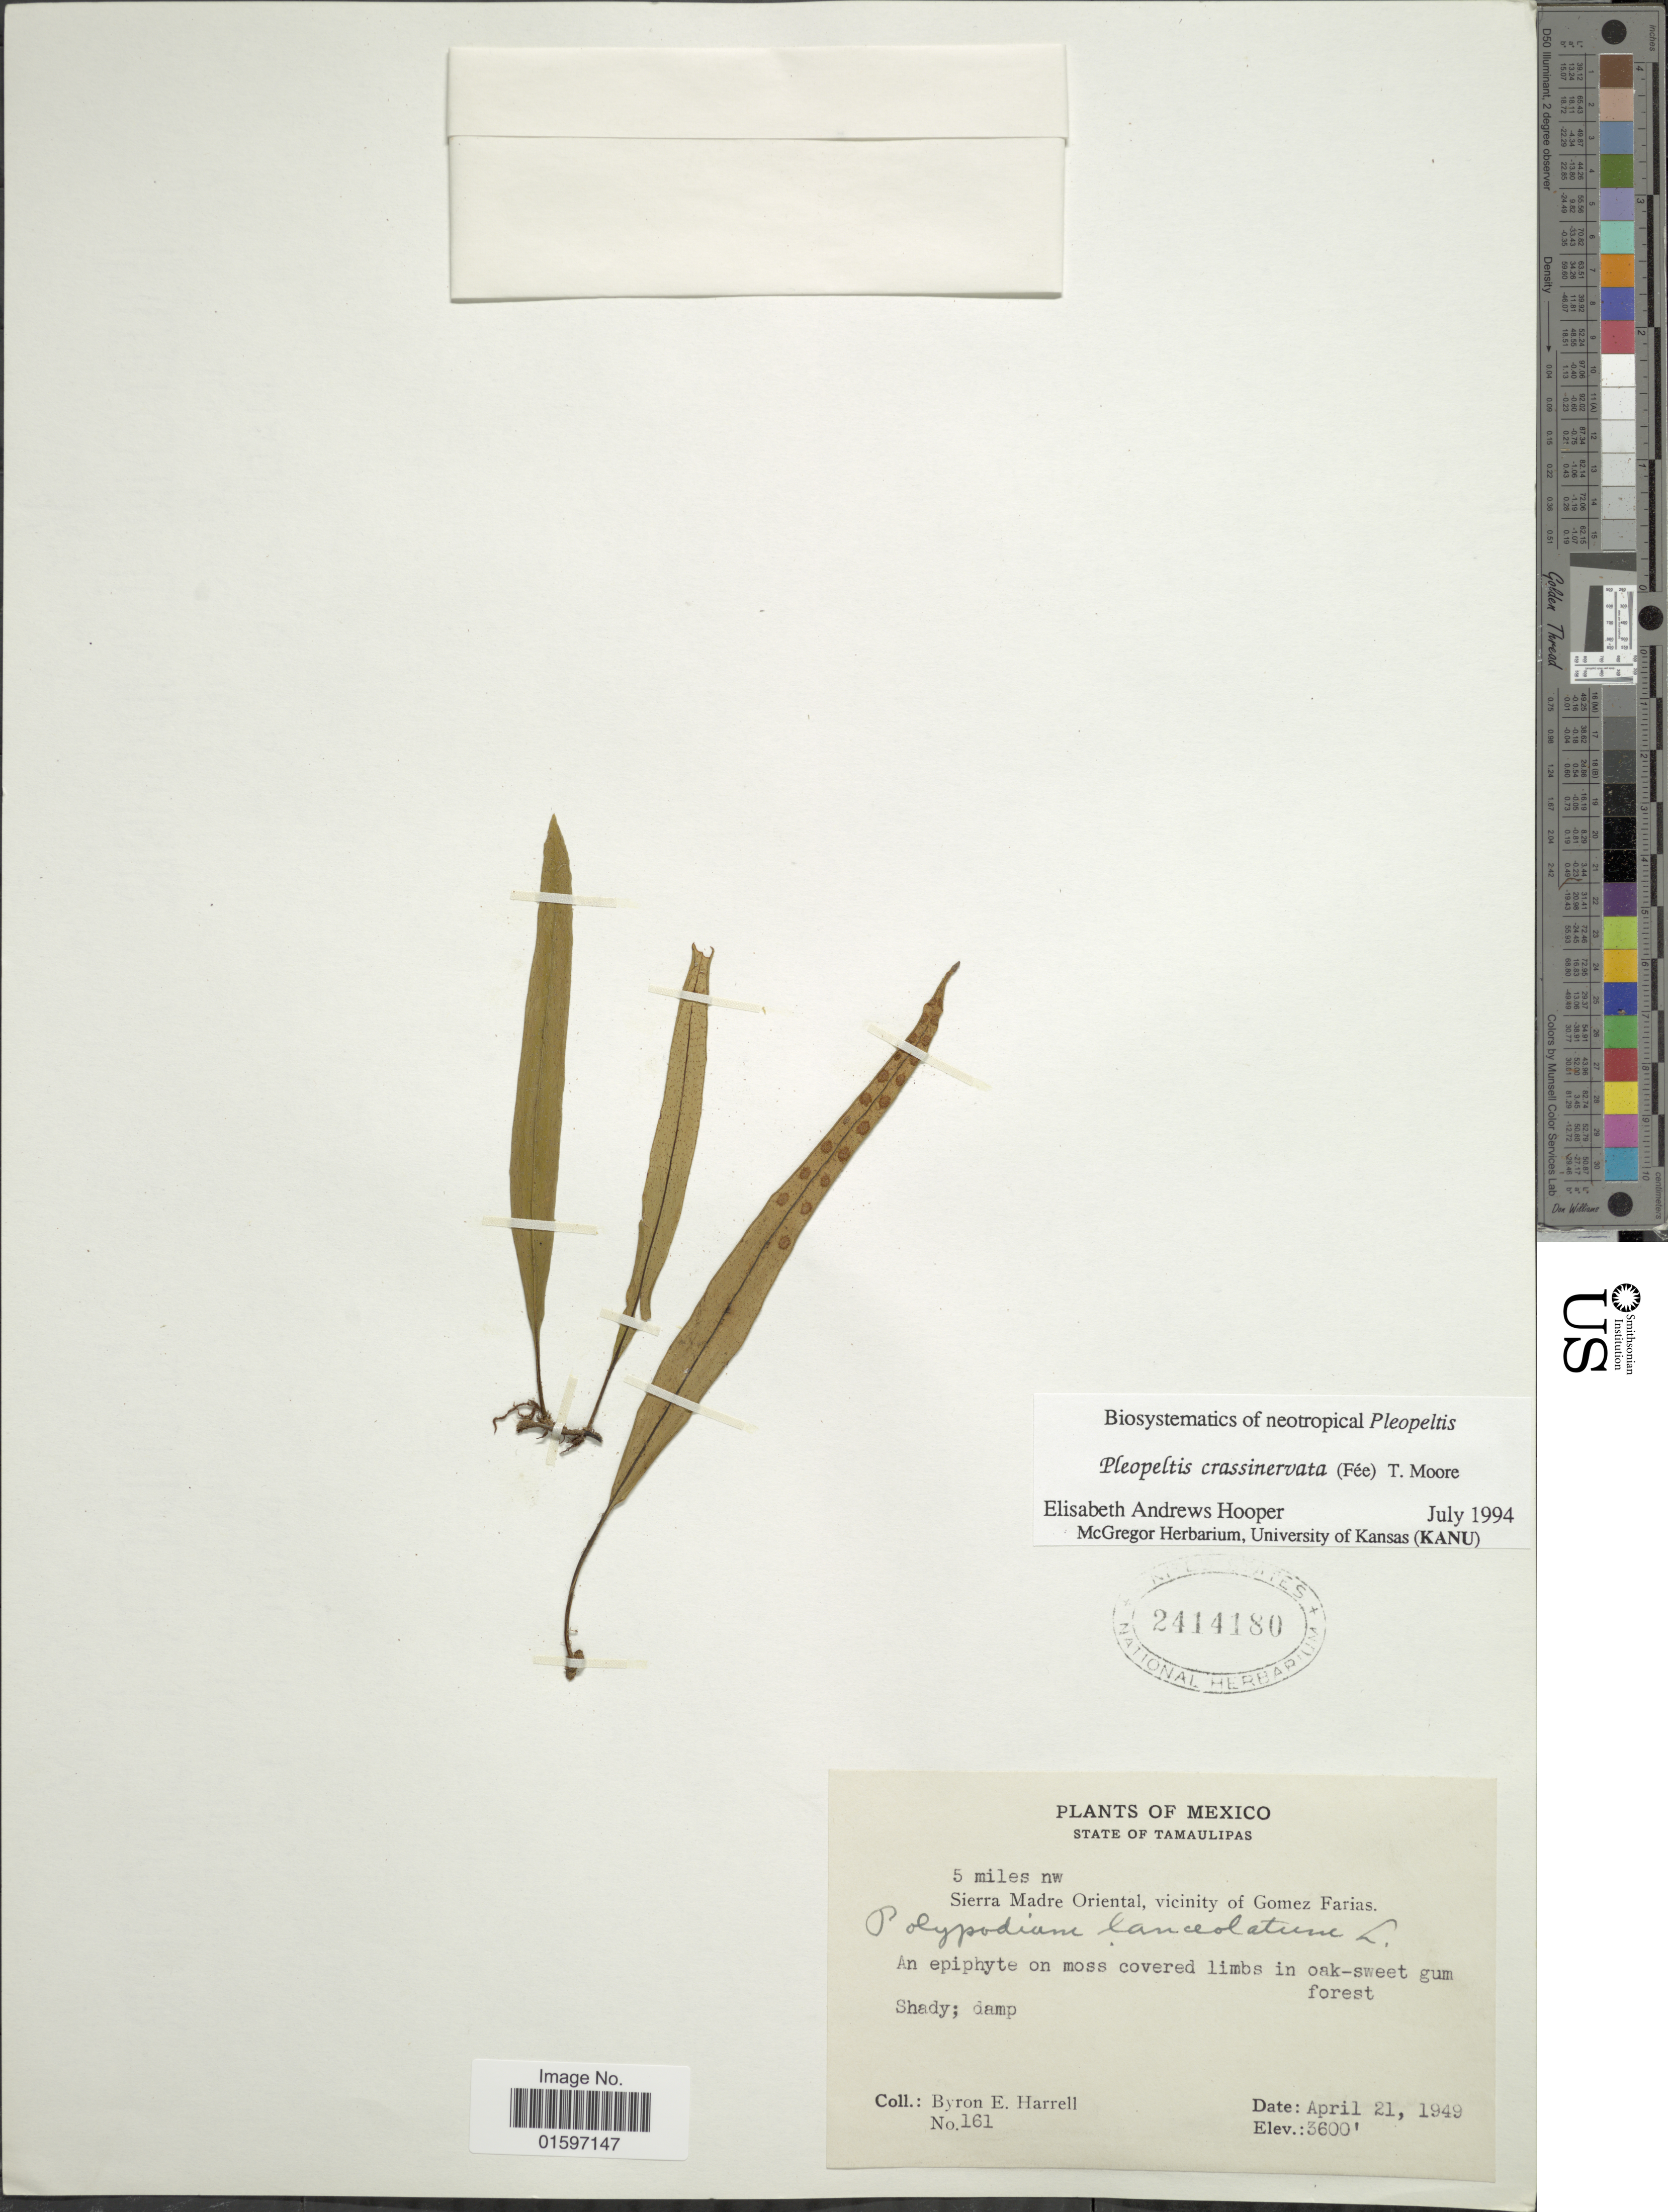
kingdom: Plantae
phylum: Tracheophyta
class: Polypodiopsida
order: Polypodiales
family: Polypodiaceae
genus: Pleopeltis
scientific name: Pleopeltis crassinervata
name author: (Fée) T. Moore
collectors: B. Harrell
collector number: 1616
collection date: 1949-04-21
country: Mexico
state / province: Tamaulipas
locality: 5 miles nw, Sierra Madre Oriental, vicinity of Gomez Farias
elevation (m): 1097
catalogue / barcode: US 2414180